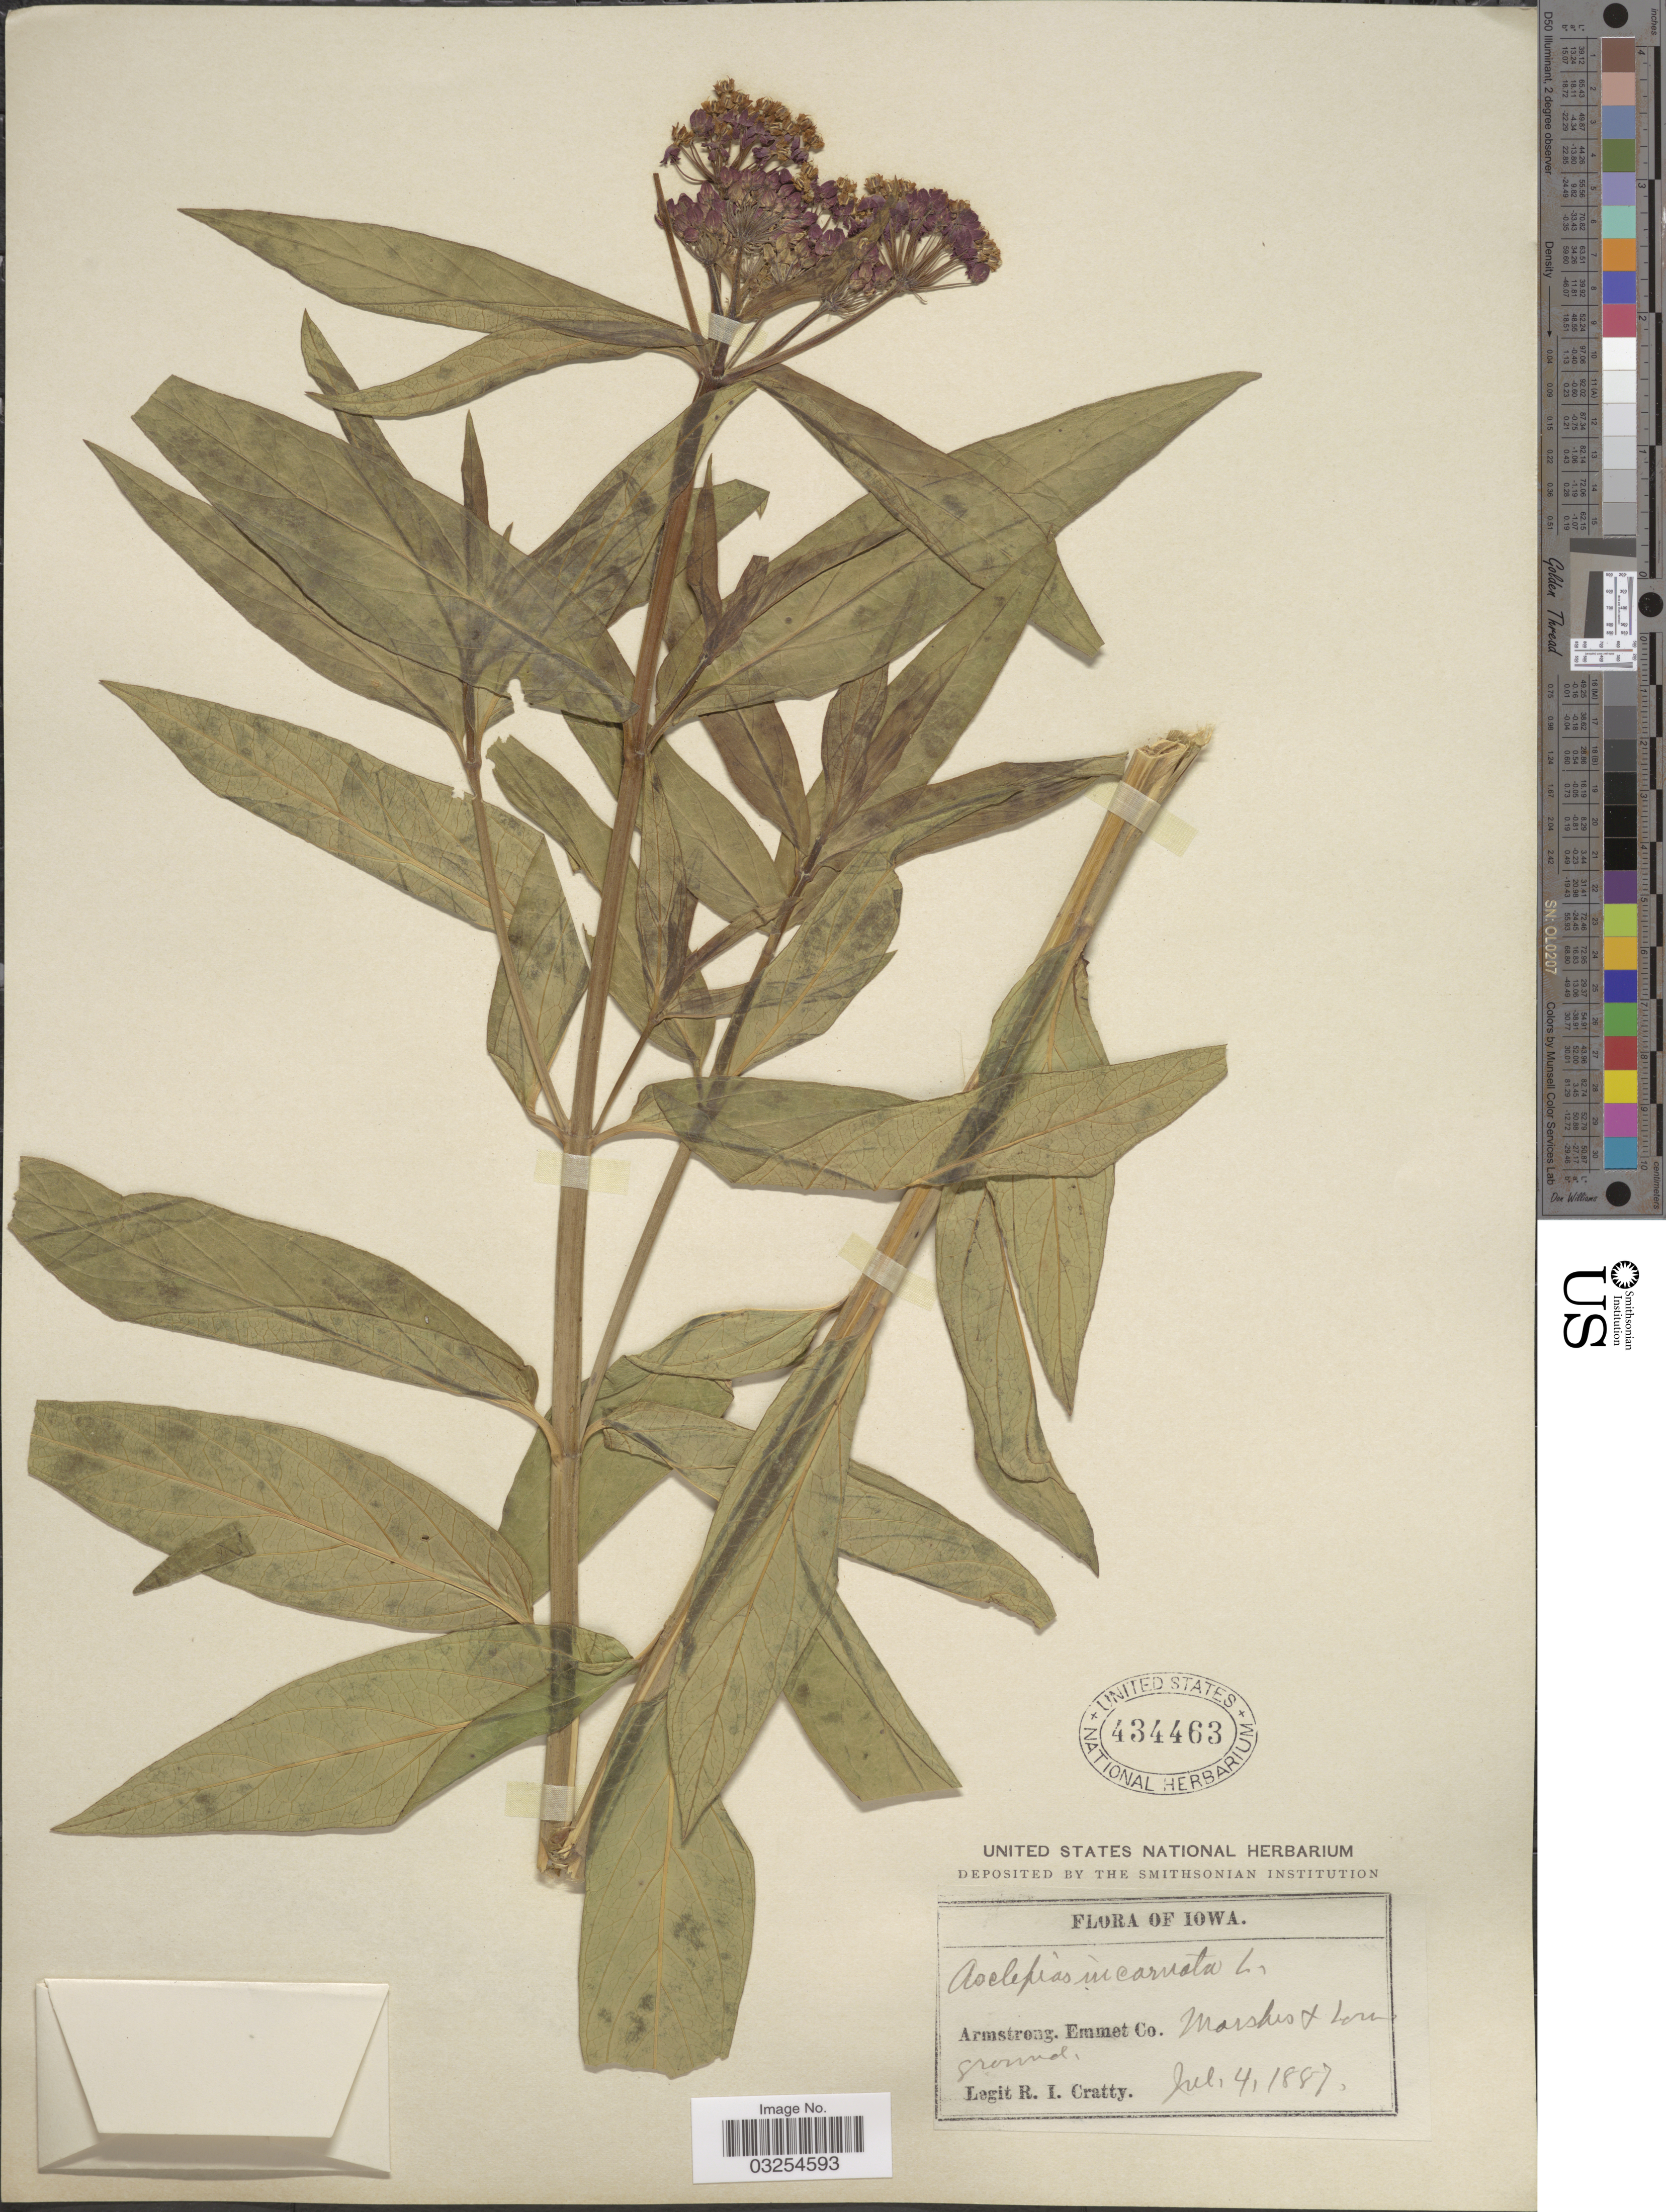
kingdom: Plantae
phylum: Tracheophyta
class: Magnoliopsida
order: Gentianales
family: Apocynaceae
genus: Asclepias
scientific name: Asclepias incarnata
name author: L.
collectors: R. Cratty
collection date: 1887-07-04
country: United States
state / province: Iowa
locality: Armstrong, Emmet Co.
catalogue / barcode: US 434463